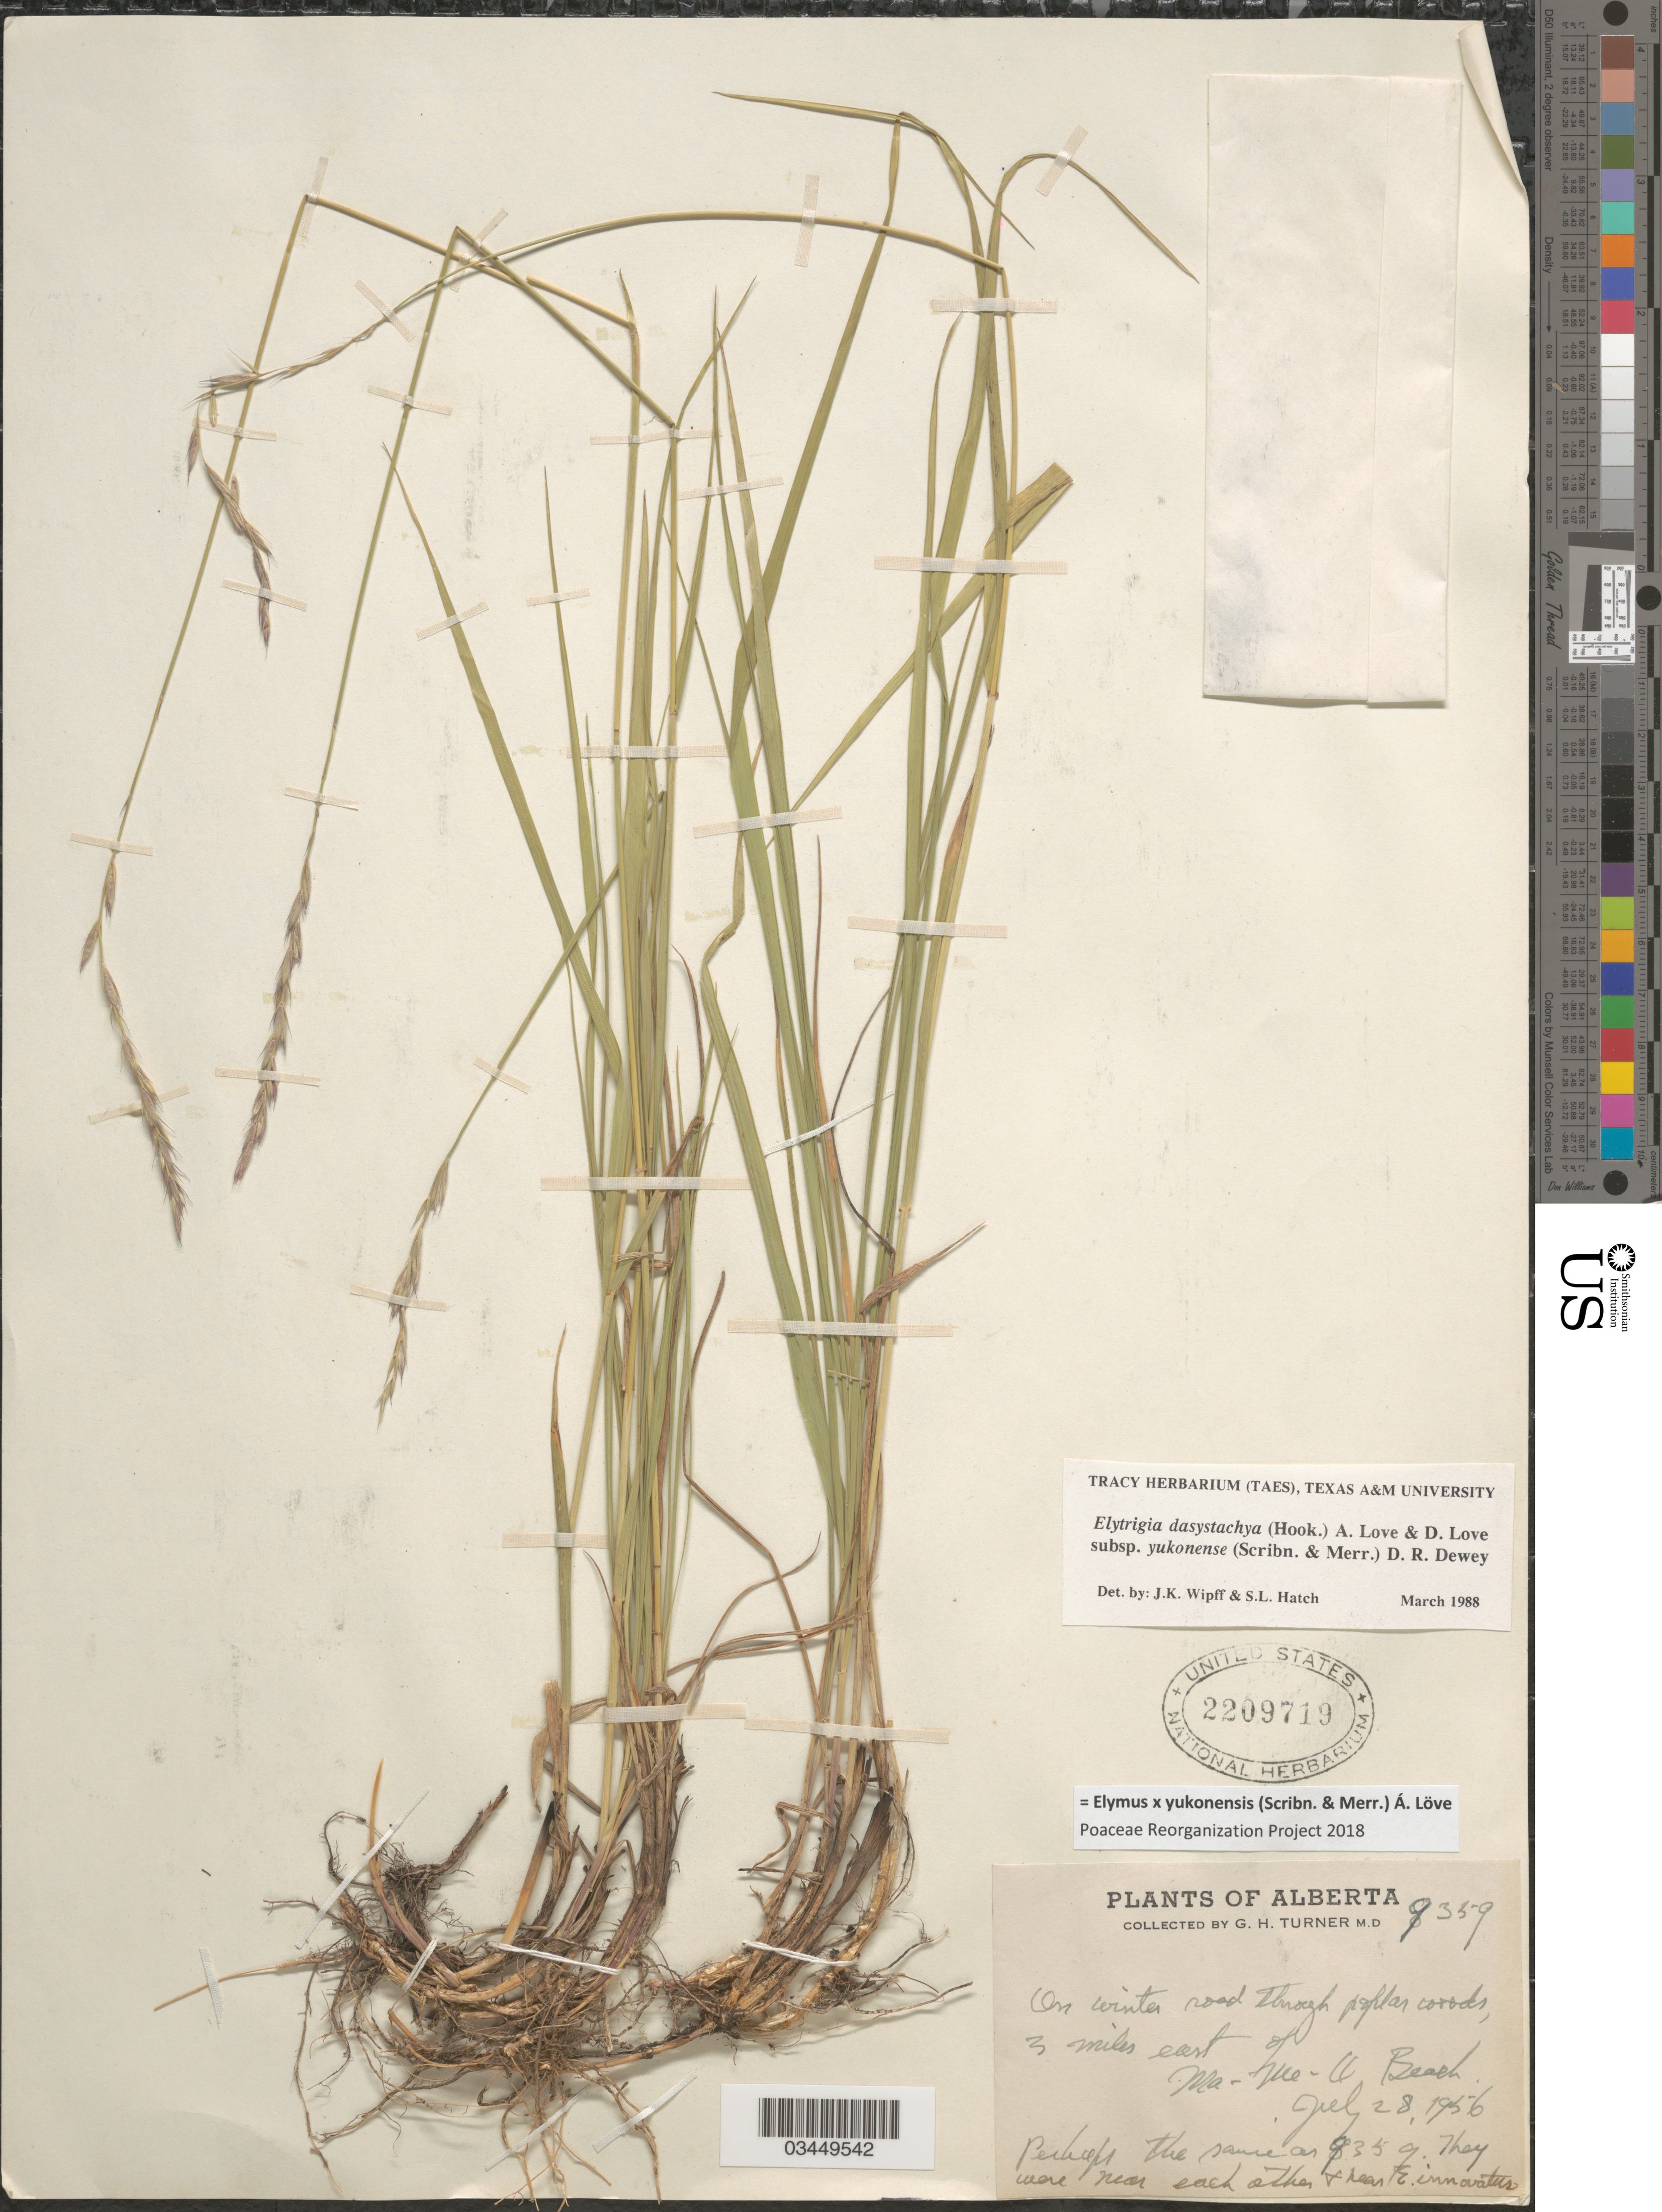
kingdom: Plantae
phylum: Tracheophyta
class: Liliopsida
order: Poales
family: Poaceae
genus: Elymus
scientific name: Elymus x yukonensis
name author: (Scribn. & Merr.) Á. Löve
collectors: G. H. Turner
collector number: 9359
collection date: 1956-07-28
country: Canada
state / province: Alberta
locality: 3 miles east of Ma-Me-O Beach.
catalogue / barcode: US 2209719